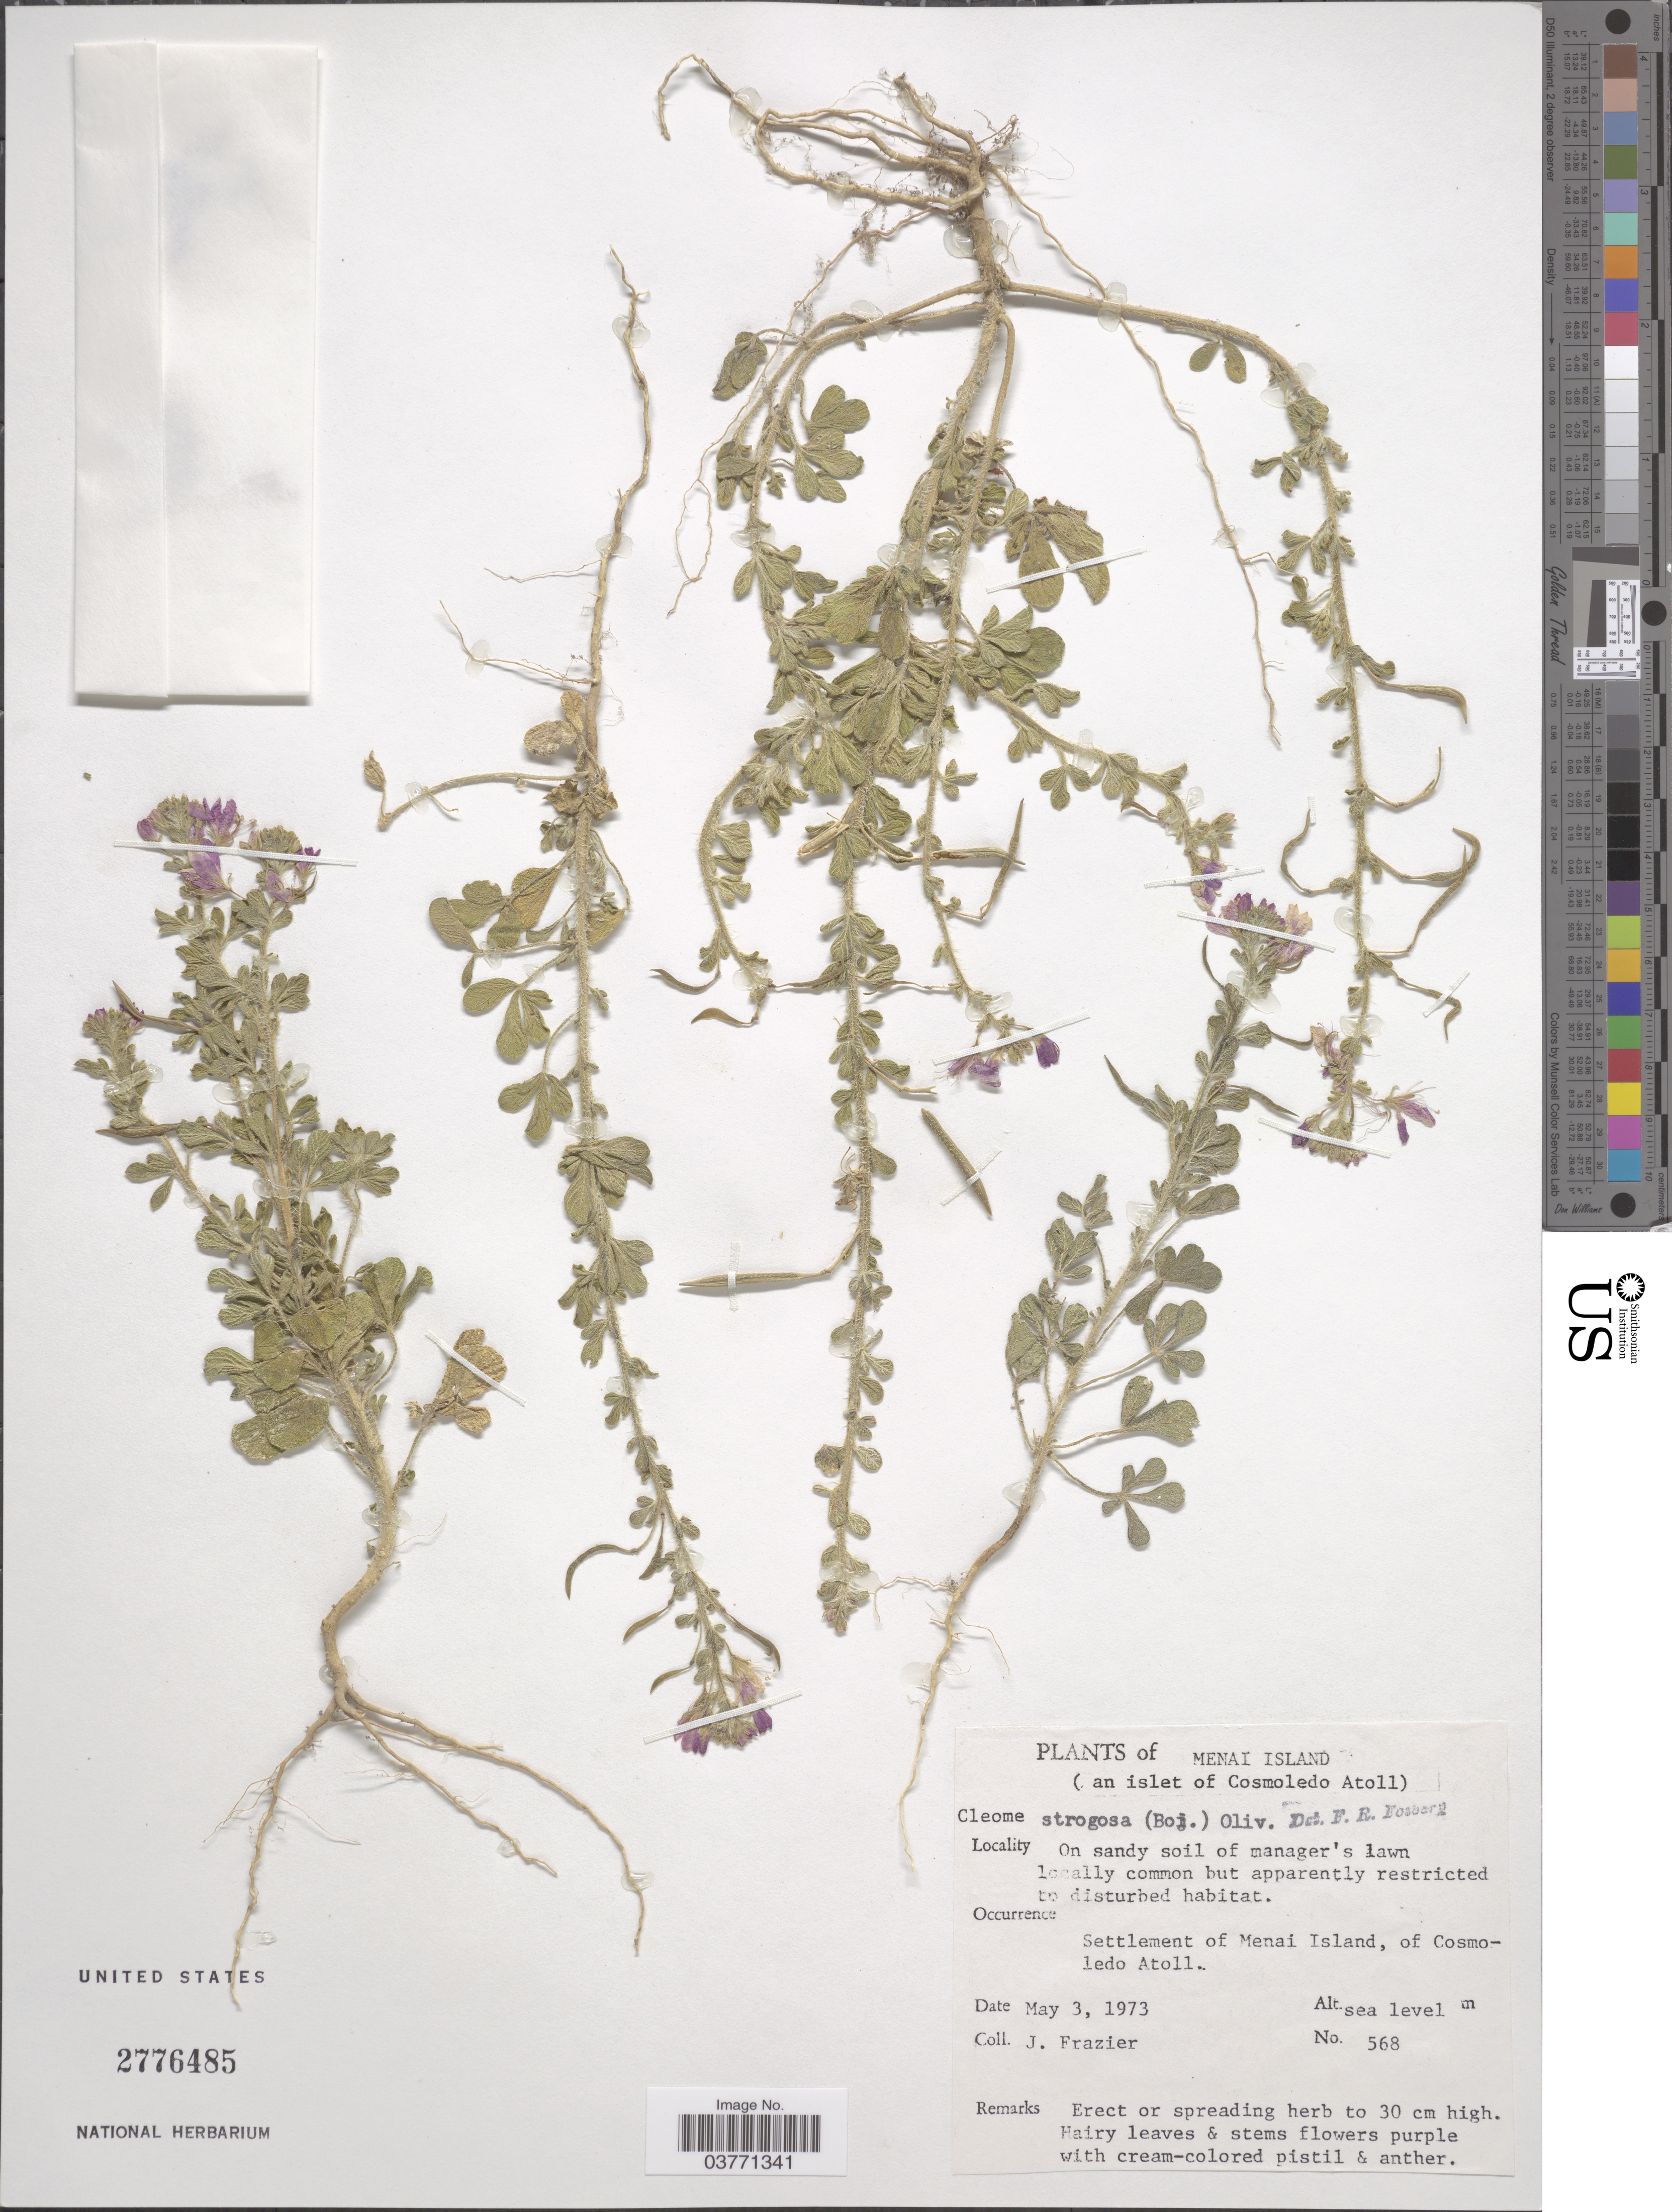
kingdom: Plantae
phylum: Tracheophyta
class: Magnoliopsida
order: Brassicales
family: Cleomaceae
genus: Sieruela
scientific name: Sieruela strigosa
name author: (Bojer) Roalson & J.C. Hall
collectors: J. Frazier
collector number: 568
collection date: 1973-05-03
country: Seychelles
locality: Menai Island (an islet of Cosmoledo Atoll). Settlement of Menai Island, of Cosmoledo Atoll.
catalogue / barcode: US 2776485